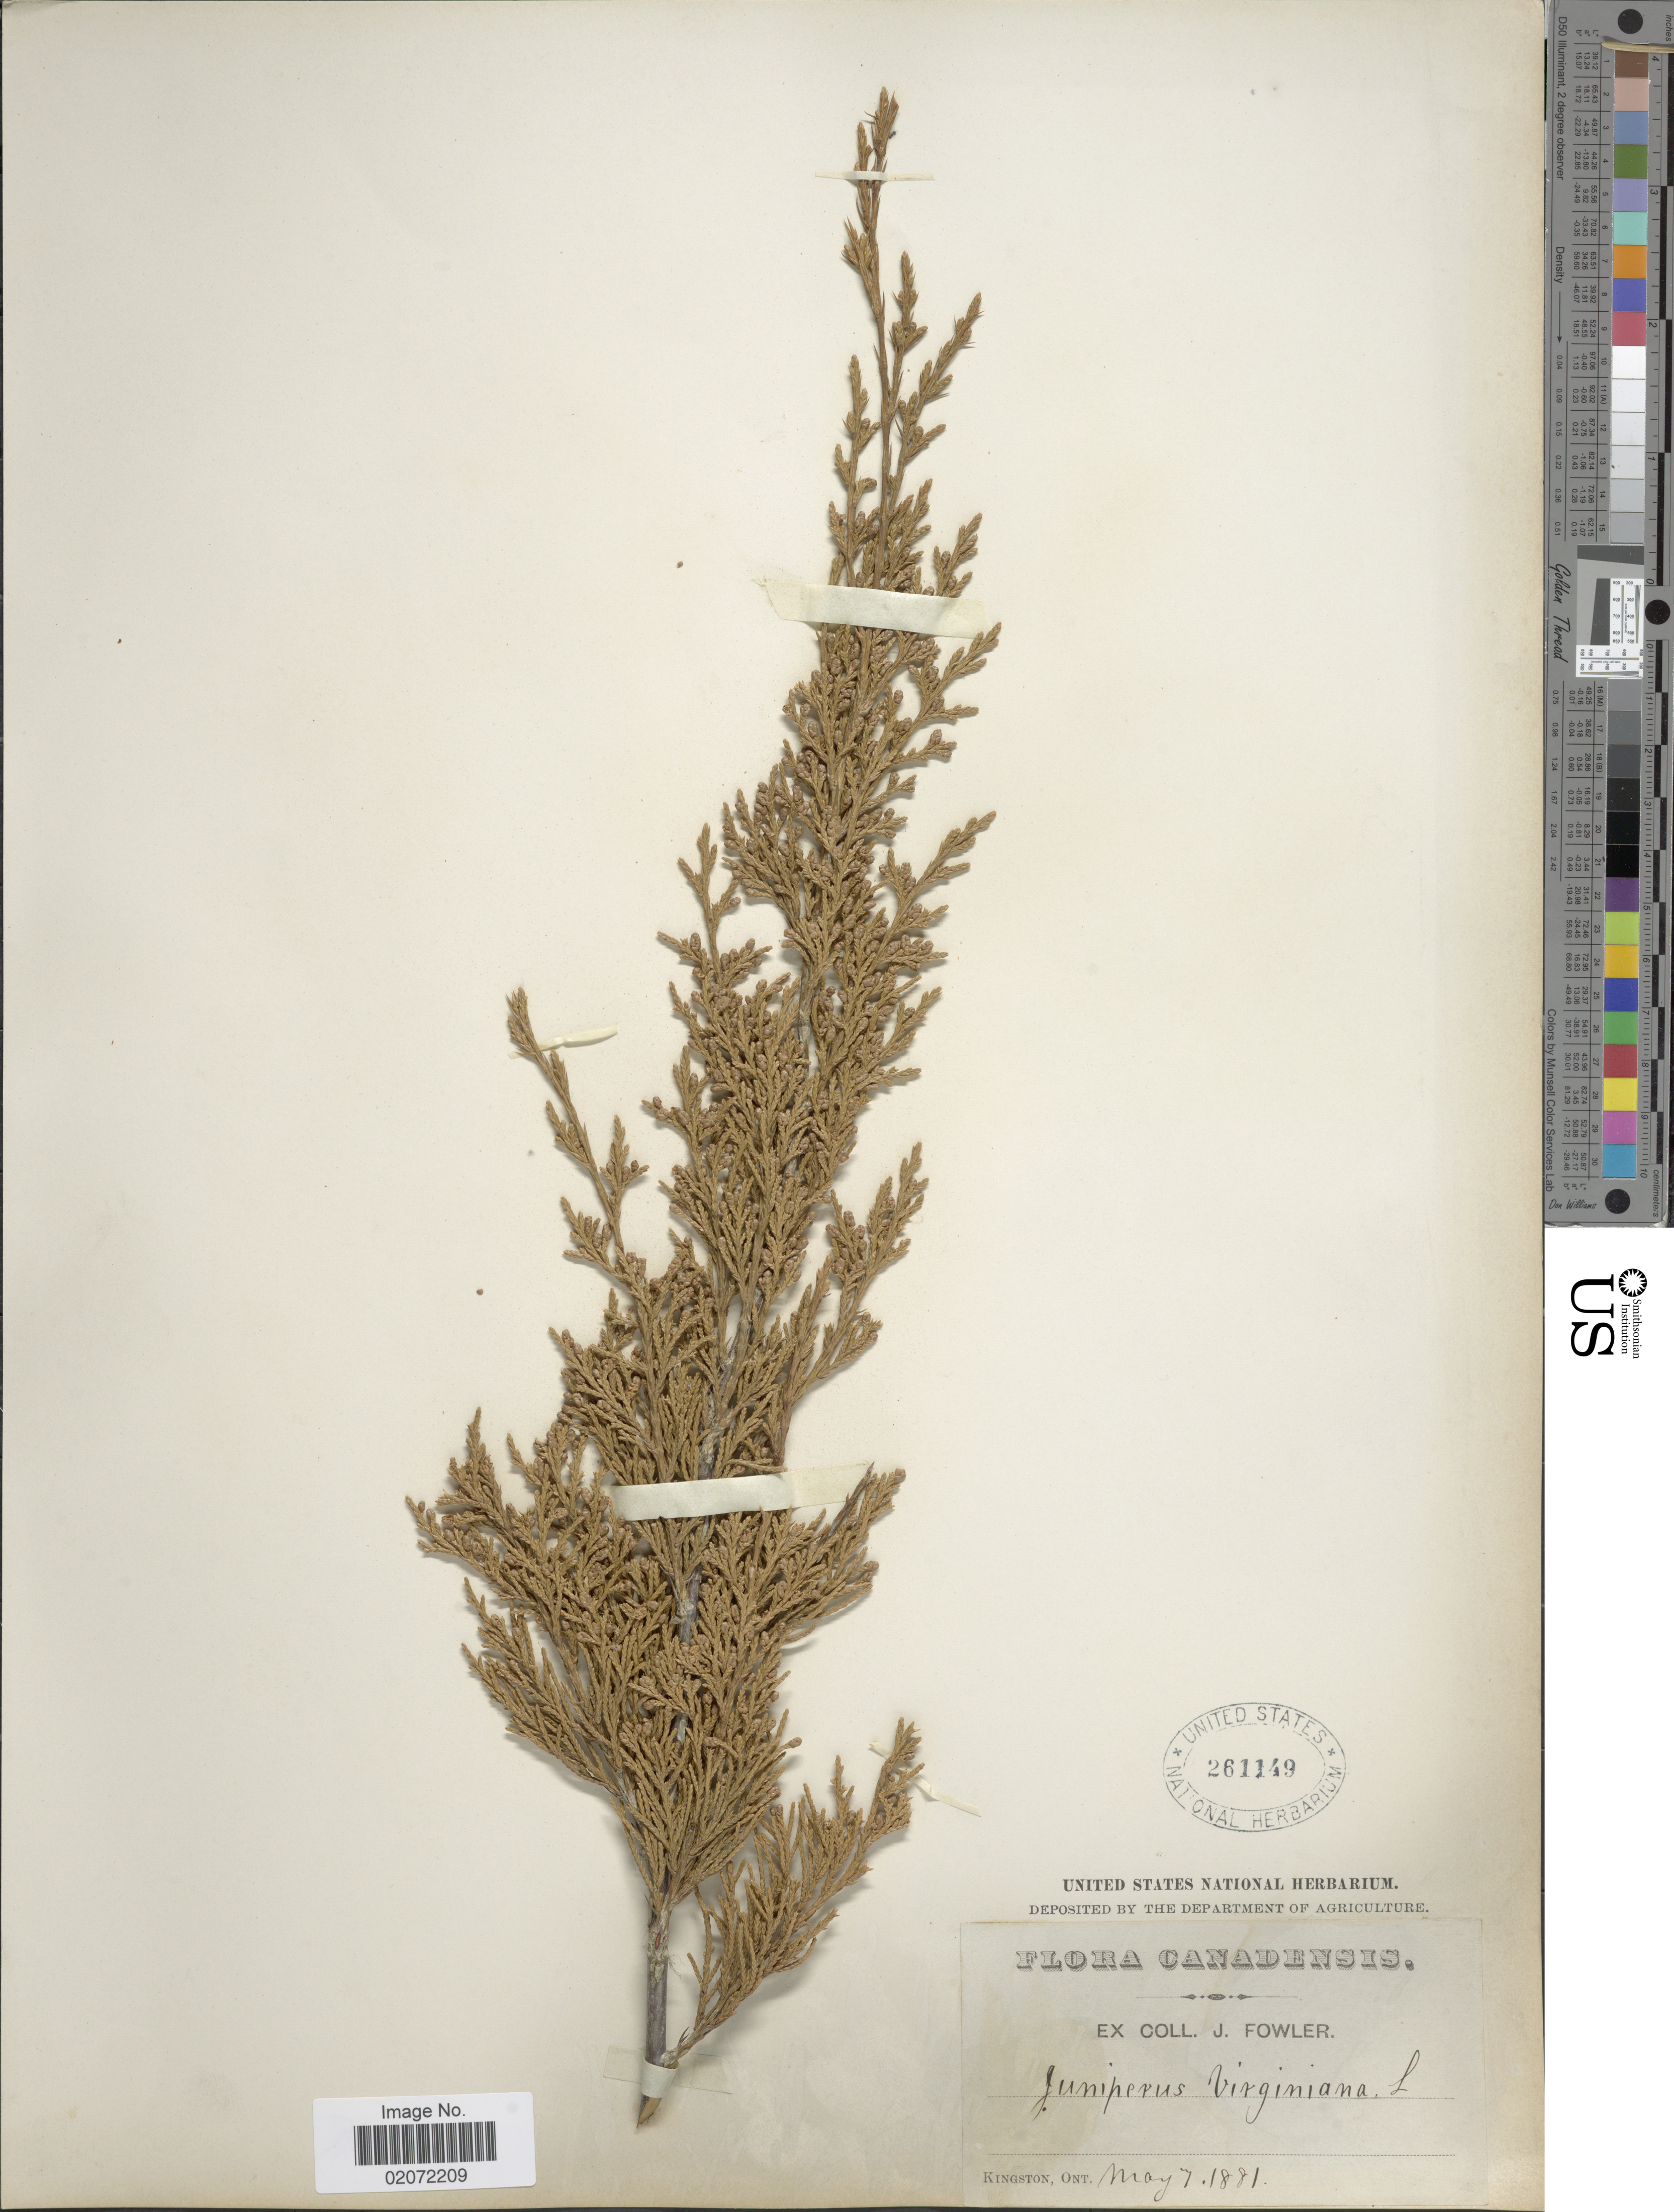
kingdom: Plantae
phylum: Tracheophyta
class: Pinopsida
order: Pinales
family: Cupressaceae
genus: Juniperus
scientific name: Juniperus virginiana var. crebra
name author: Fernald & Griscom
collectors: J. P. Fowler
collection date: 1881-05-07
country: Canada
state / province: Ontario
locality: Canadensis. Kingston, Ont.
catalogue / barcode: US 261149